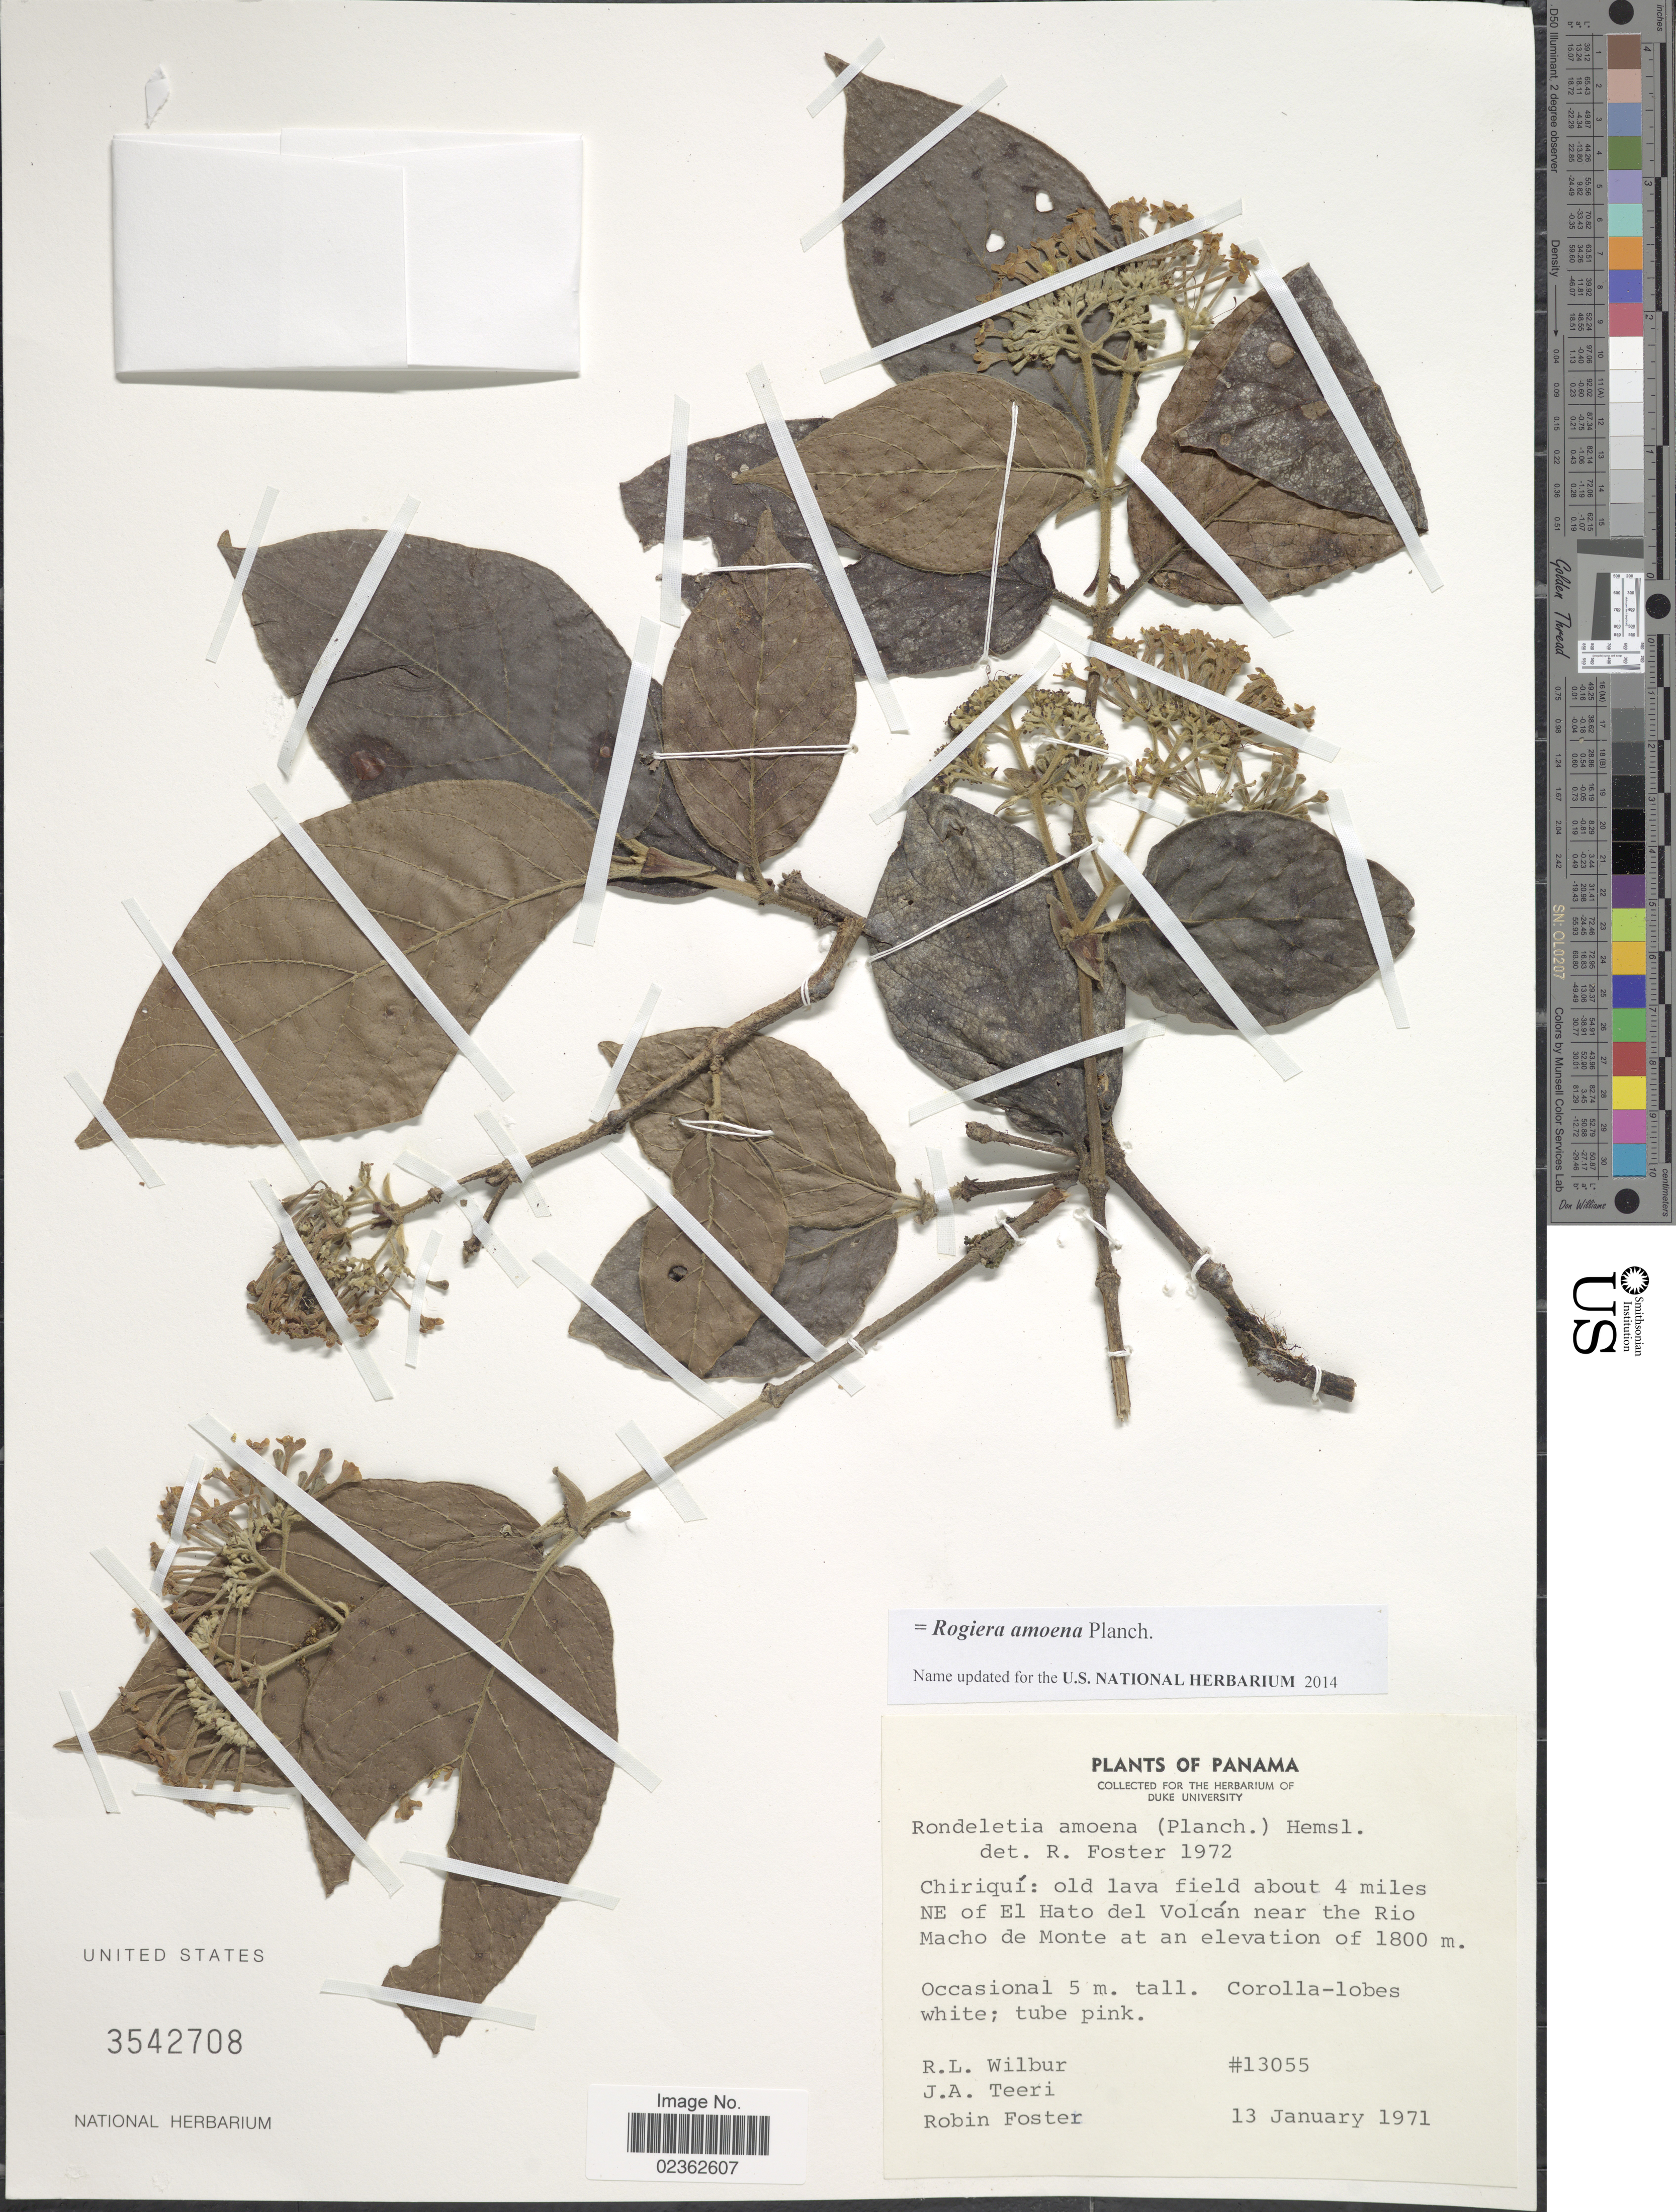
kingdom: Plantae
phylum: Tracheophyta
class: Magnoliopsida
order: Gentianales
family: Rubiaceae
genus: Rogiera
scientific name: Rogiera amoena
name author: Planch.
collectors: R. L. Wilbur, J. Teeri & R. B. Foster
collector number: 13055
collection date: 1971-01-13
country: Panama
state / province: Chiriqui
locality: Old lava field about 4 miles NE of El Hato del Volcan near the Rio Macho de Monte.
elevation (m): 1800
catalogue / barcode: US 3542708